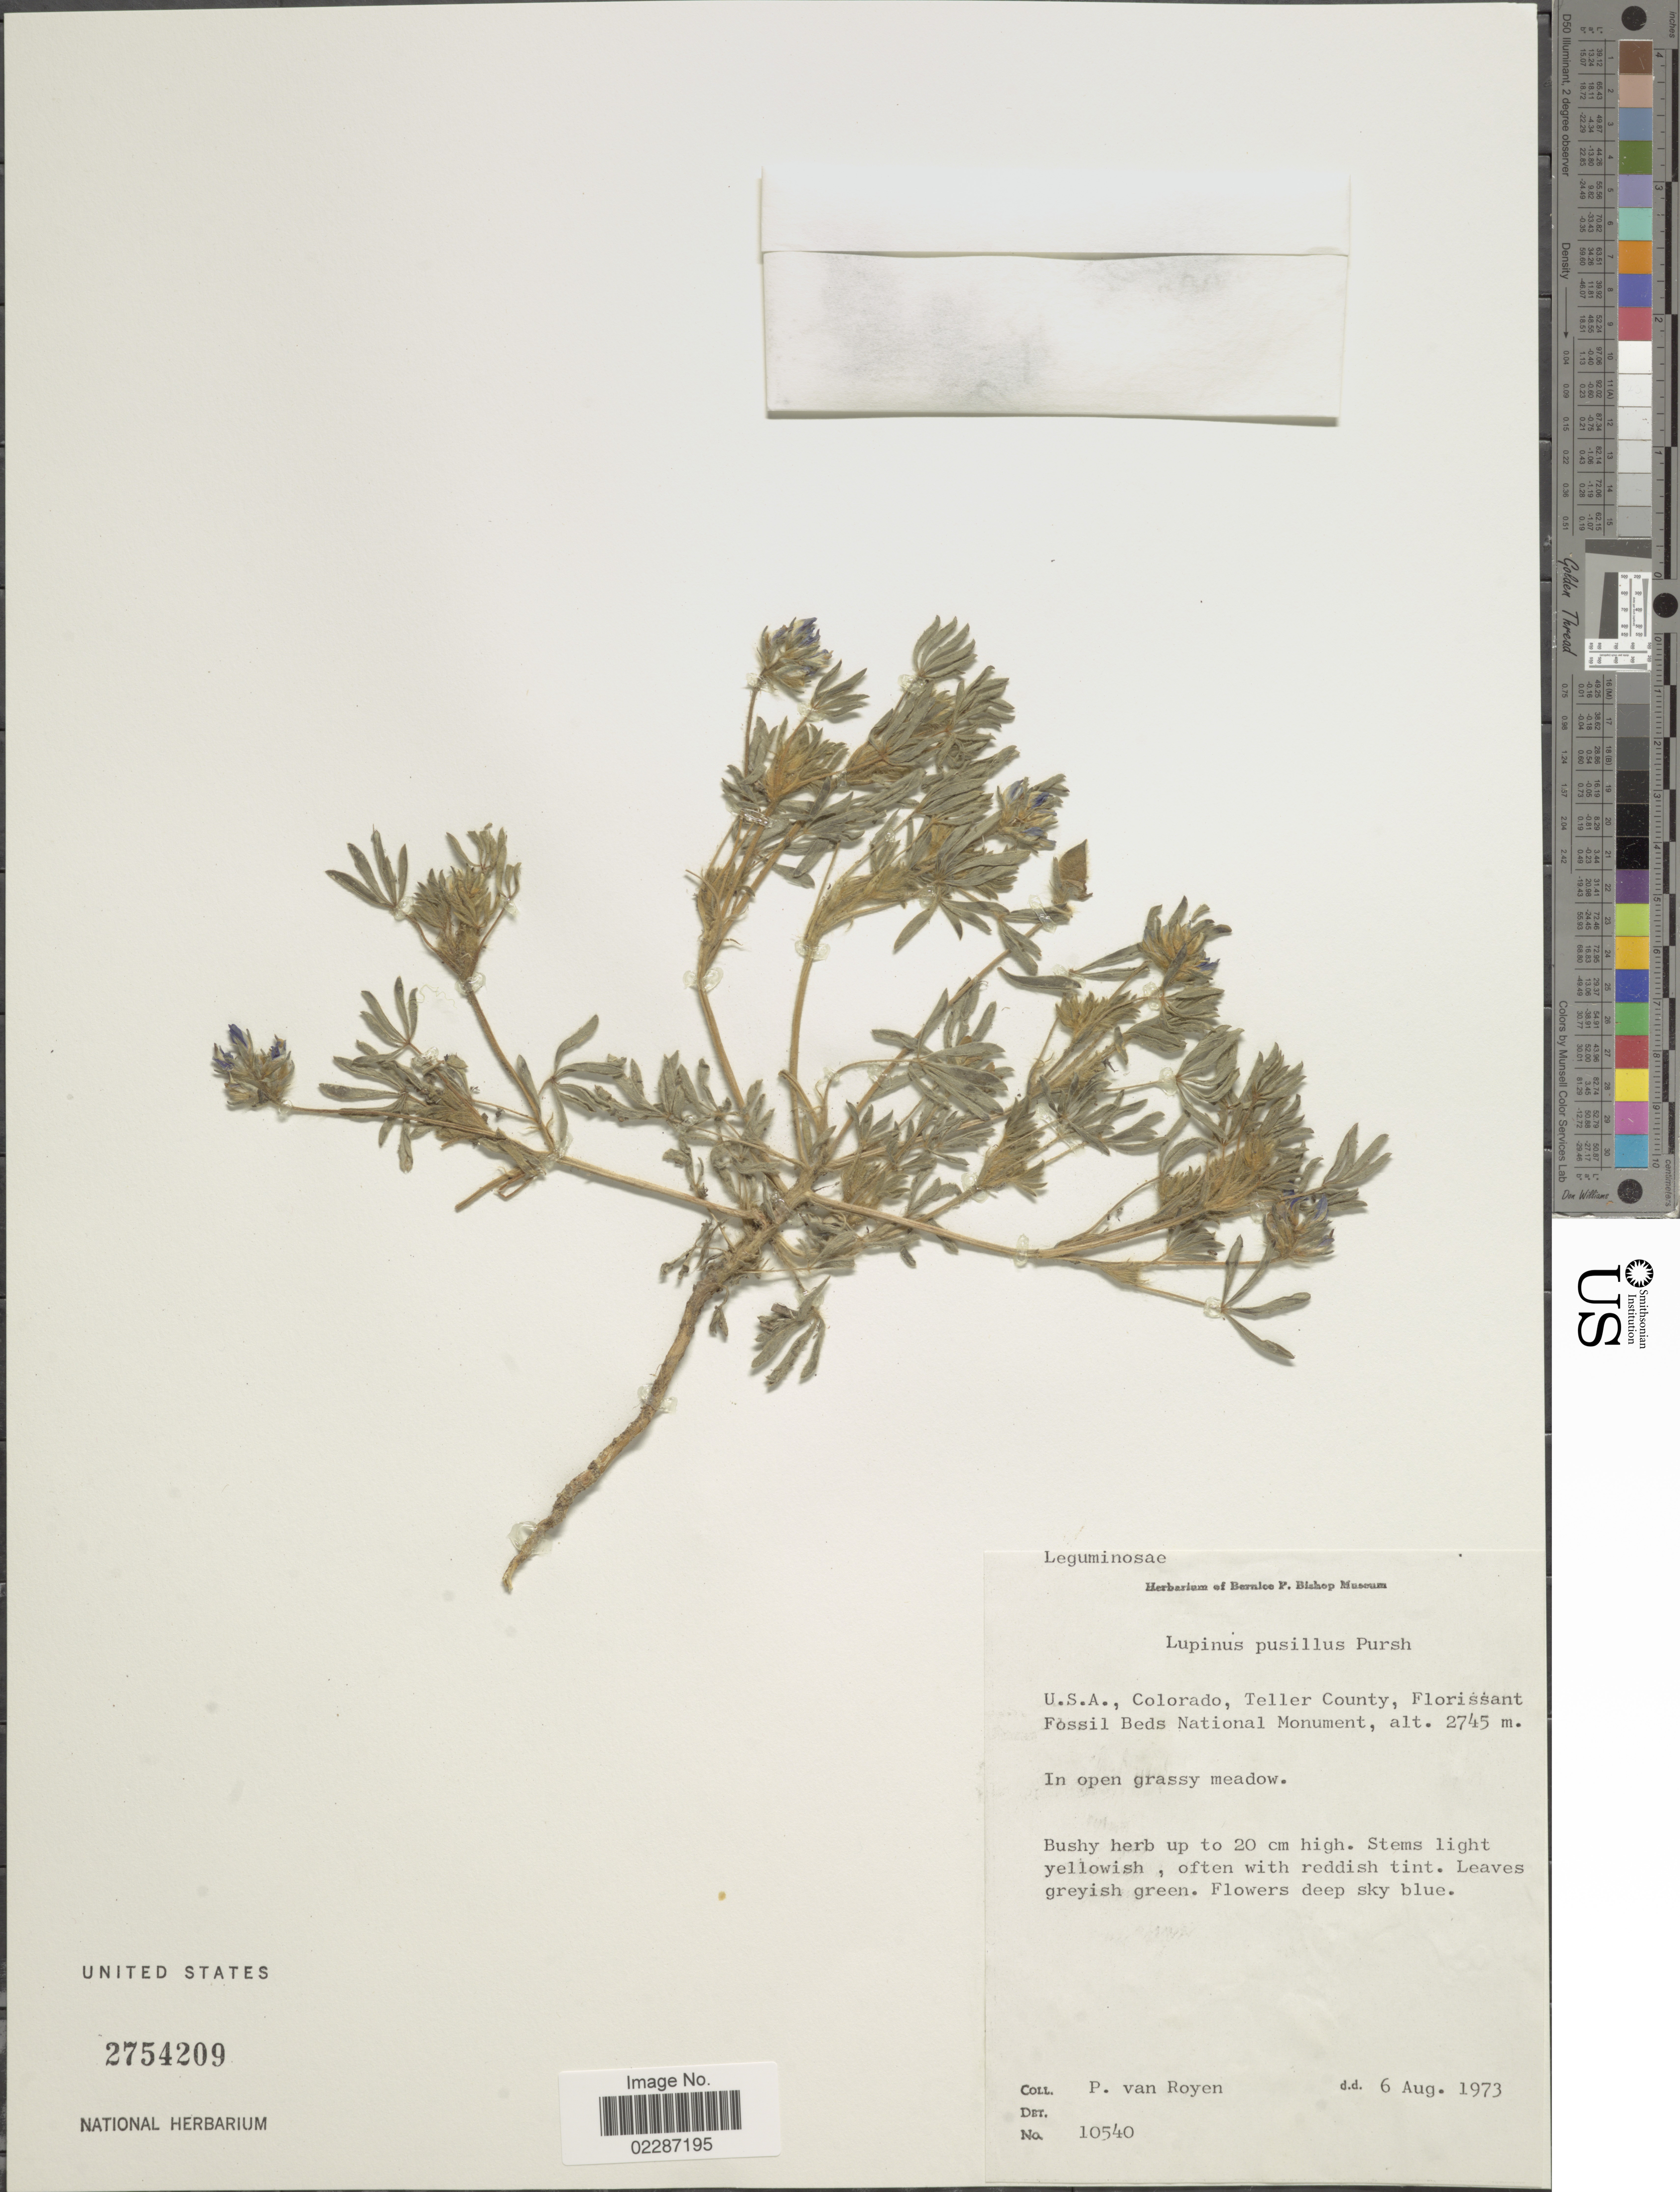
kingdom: Plantae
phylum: Tracheophyta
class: Magnoliopsida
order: Fabales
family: Fabaceae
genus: Lupinus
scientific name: Lupinus pusillus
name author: Pursh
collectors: P. van Royen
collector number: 10540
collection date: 1973-08-06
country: United States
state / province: Colorado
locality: Teller County, Florissant Fossil Beds National Monument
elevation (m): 2745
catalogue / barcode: US 2754209